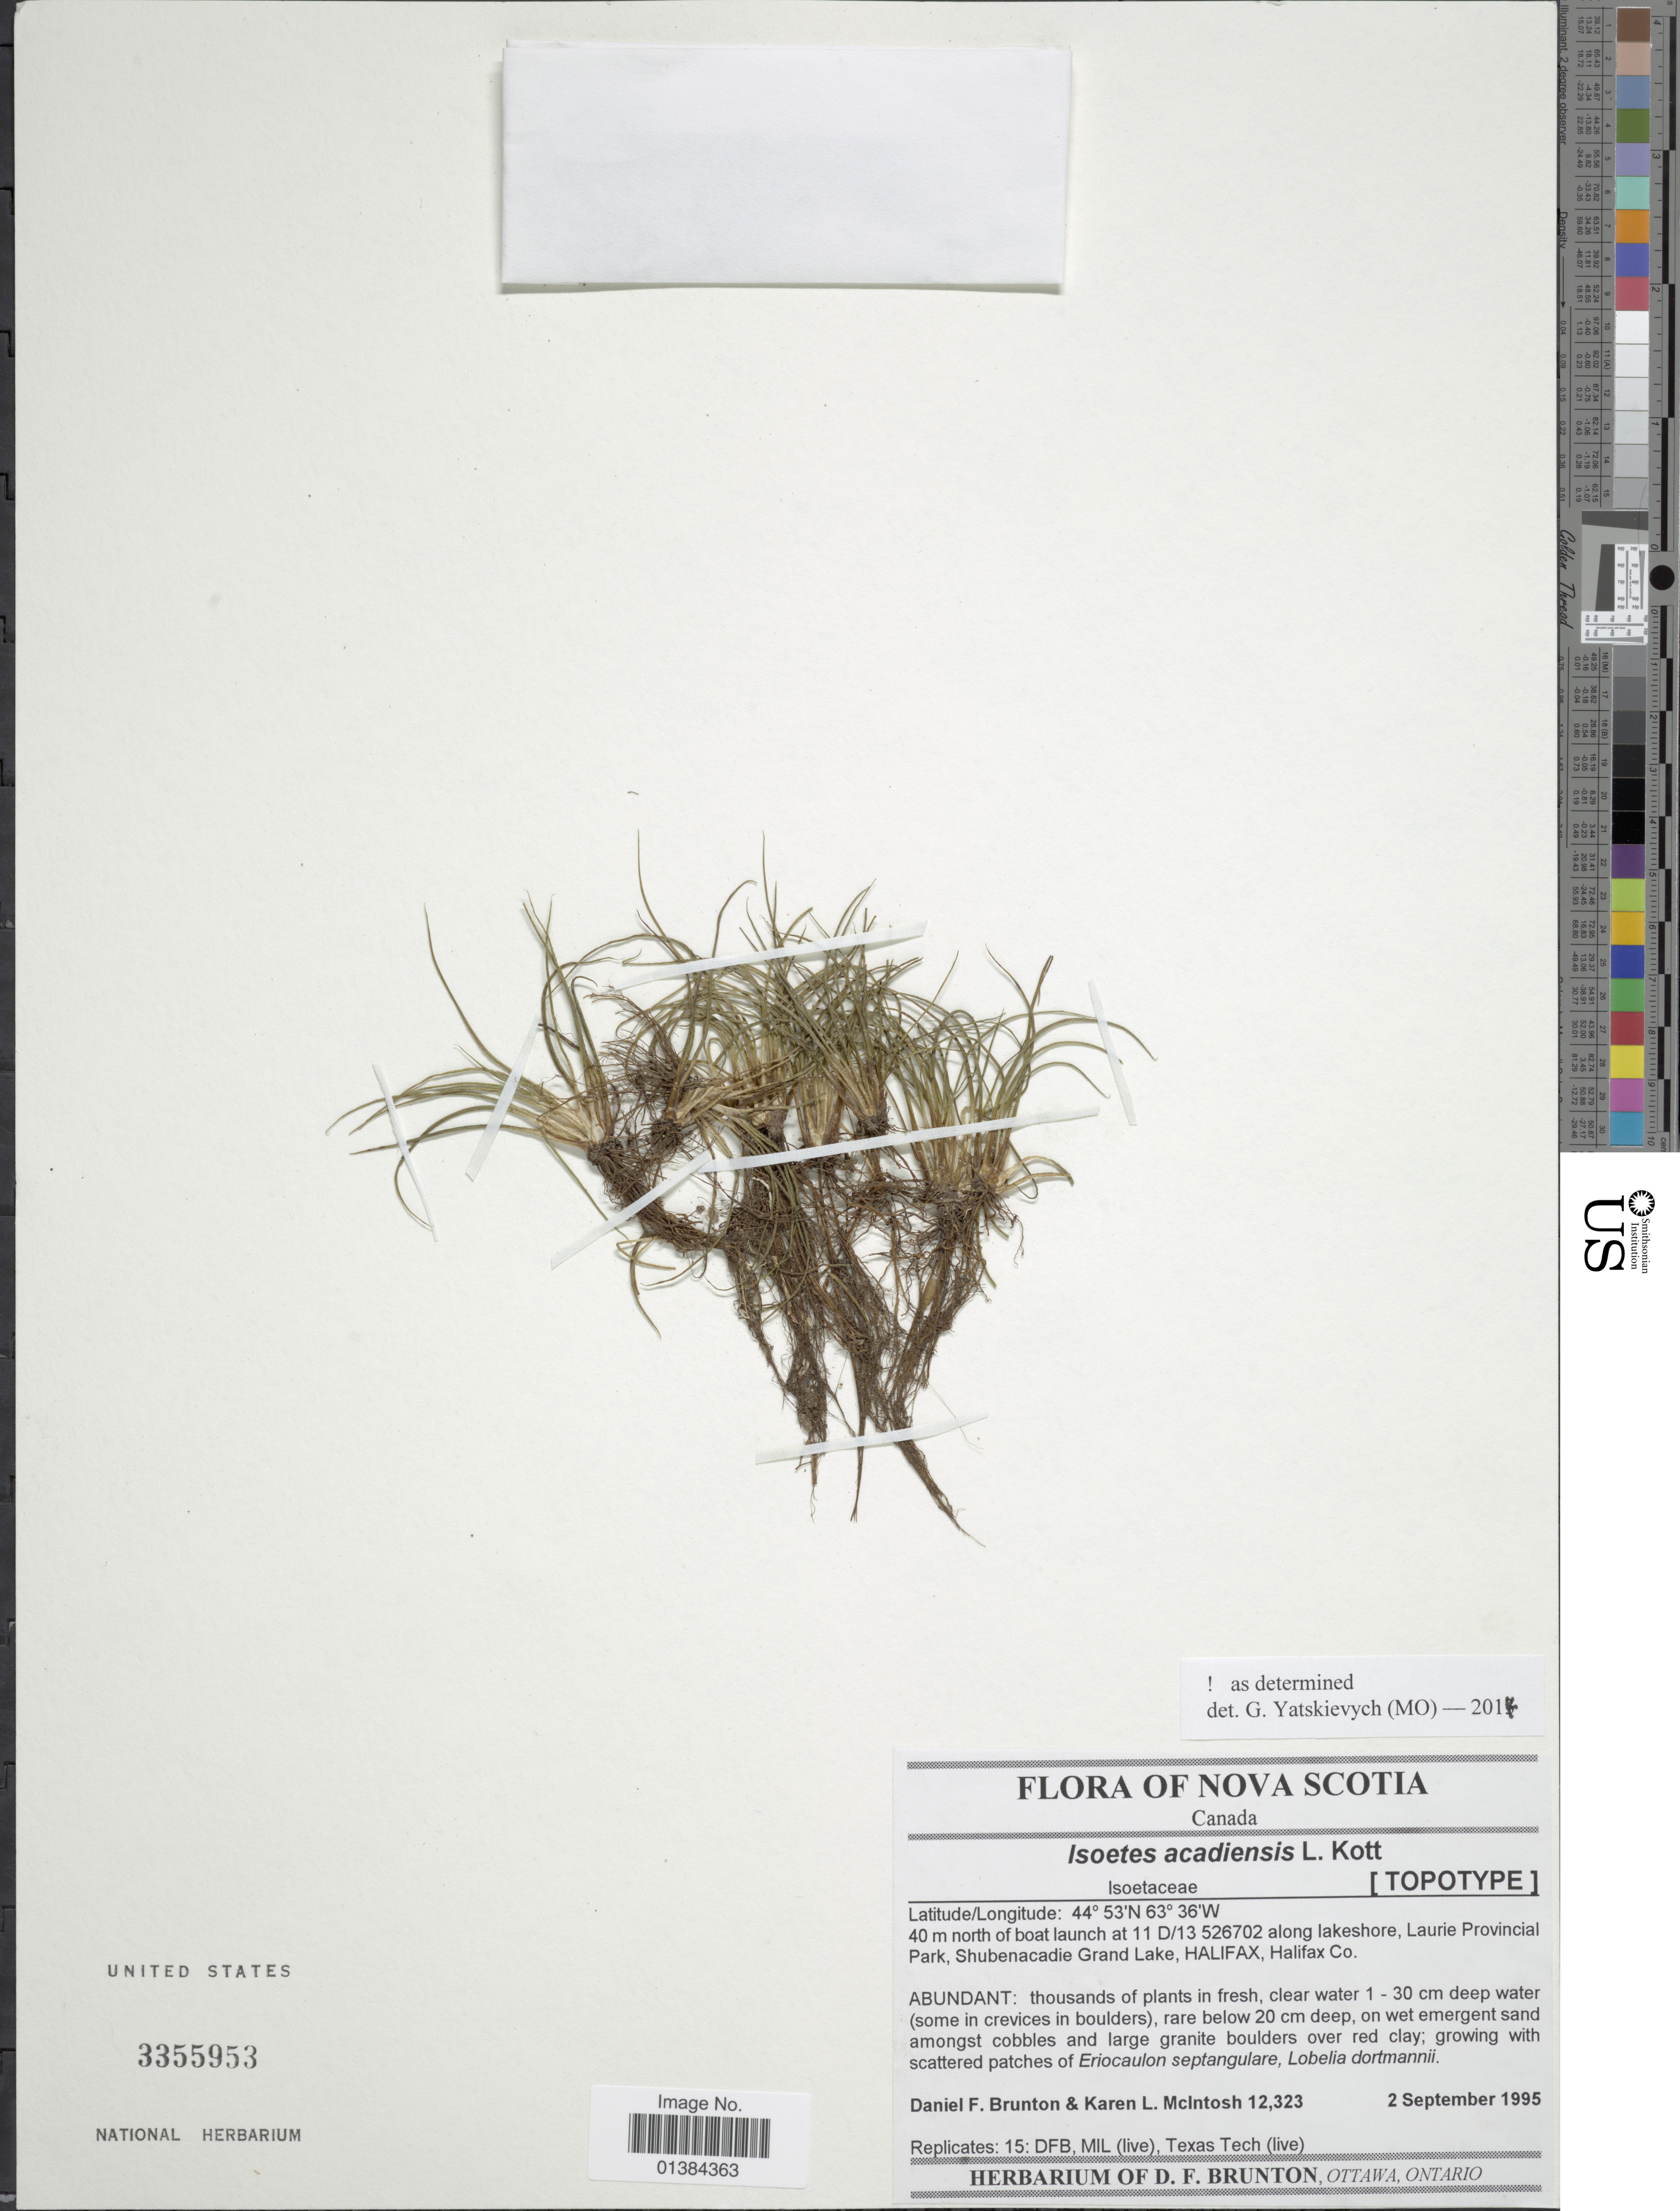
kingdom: Plantae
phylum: Tracheophyta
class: Lycopodiopsida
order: Isoetales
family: Isoetaceae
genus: Isoetes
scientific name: Isoetes acadiensis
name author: Kott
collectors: D. Brunton & K. McIntosh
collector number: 12323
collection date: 1995-09-02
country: Canada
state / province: Nova Scotia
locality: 40 m north of boat launch at 11 D/13 526702 along lakeshore, Laurie Provincial Park, Shubenacadie Grand Lake, Halifax, Halifax Co.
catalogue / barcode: US 3355953